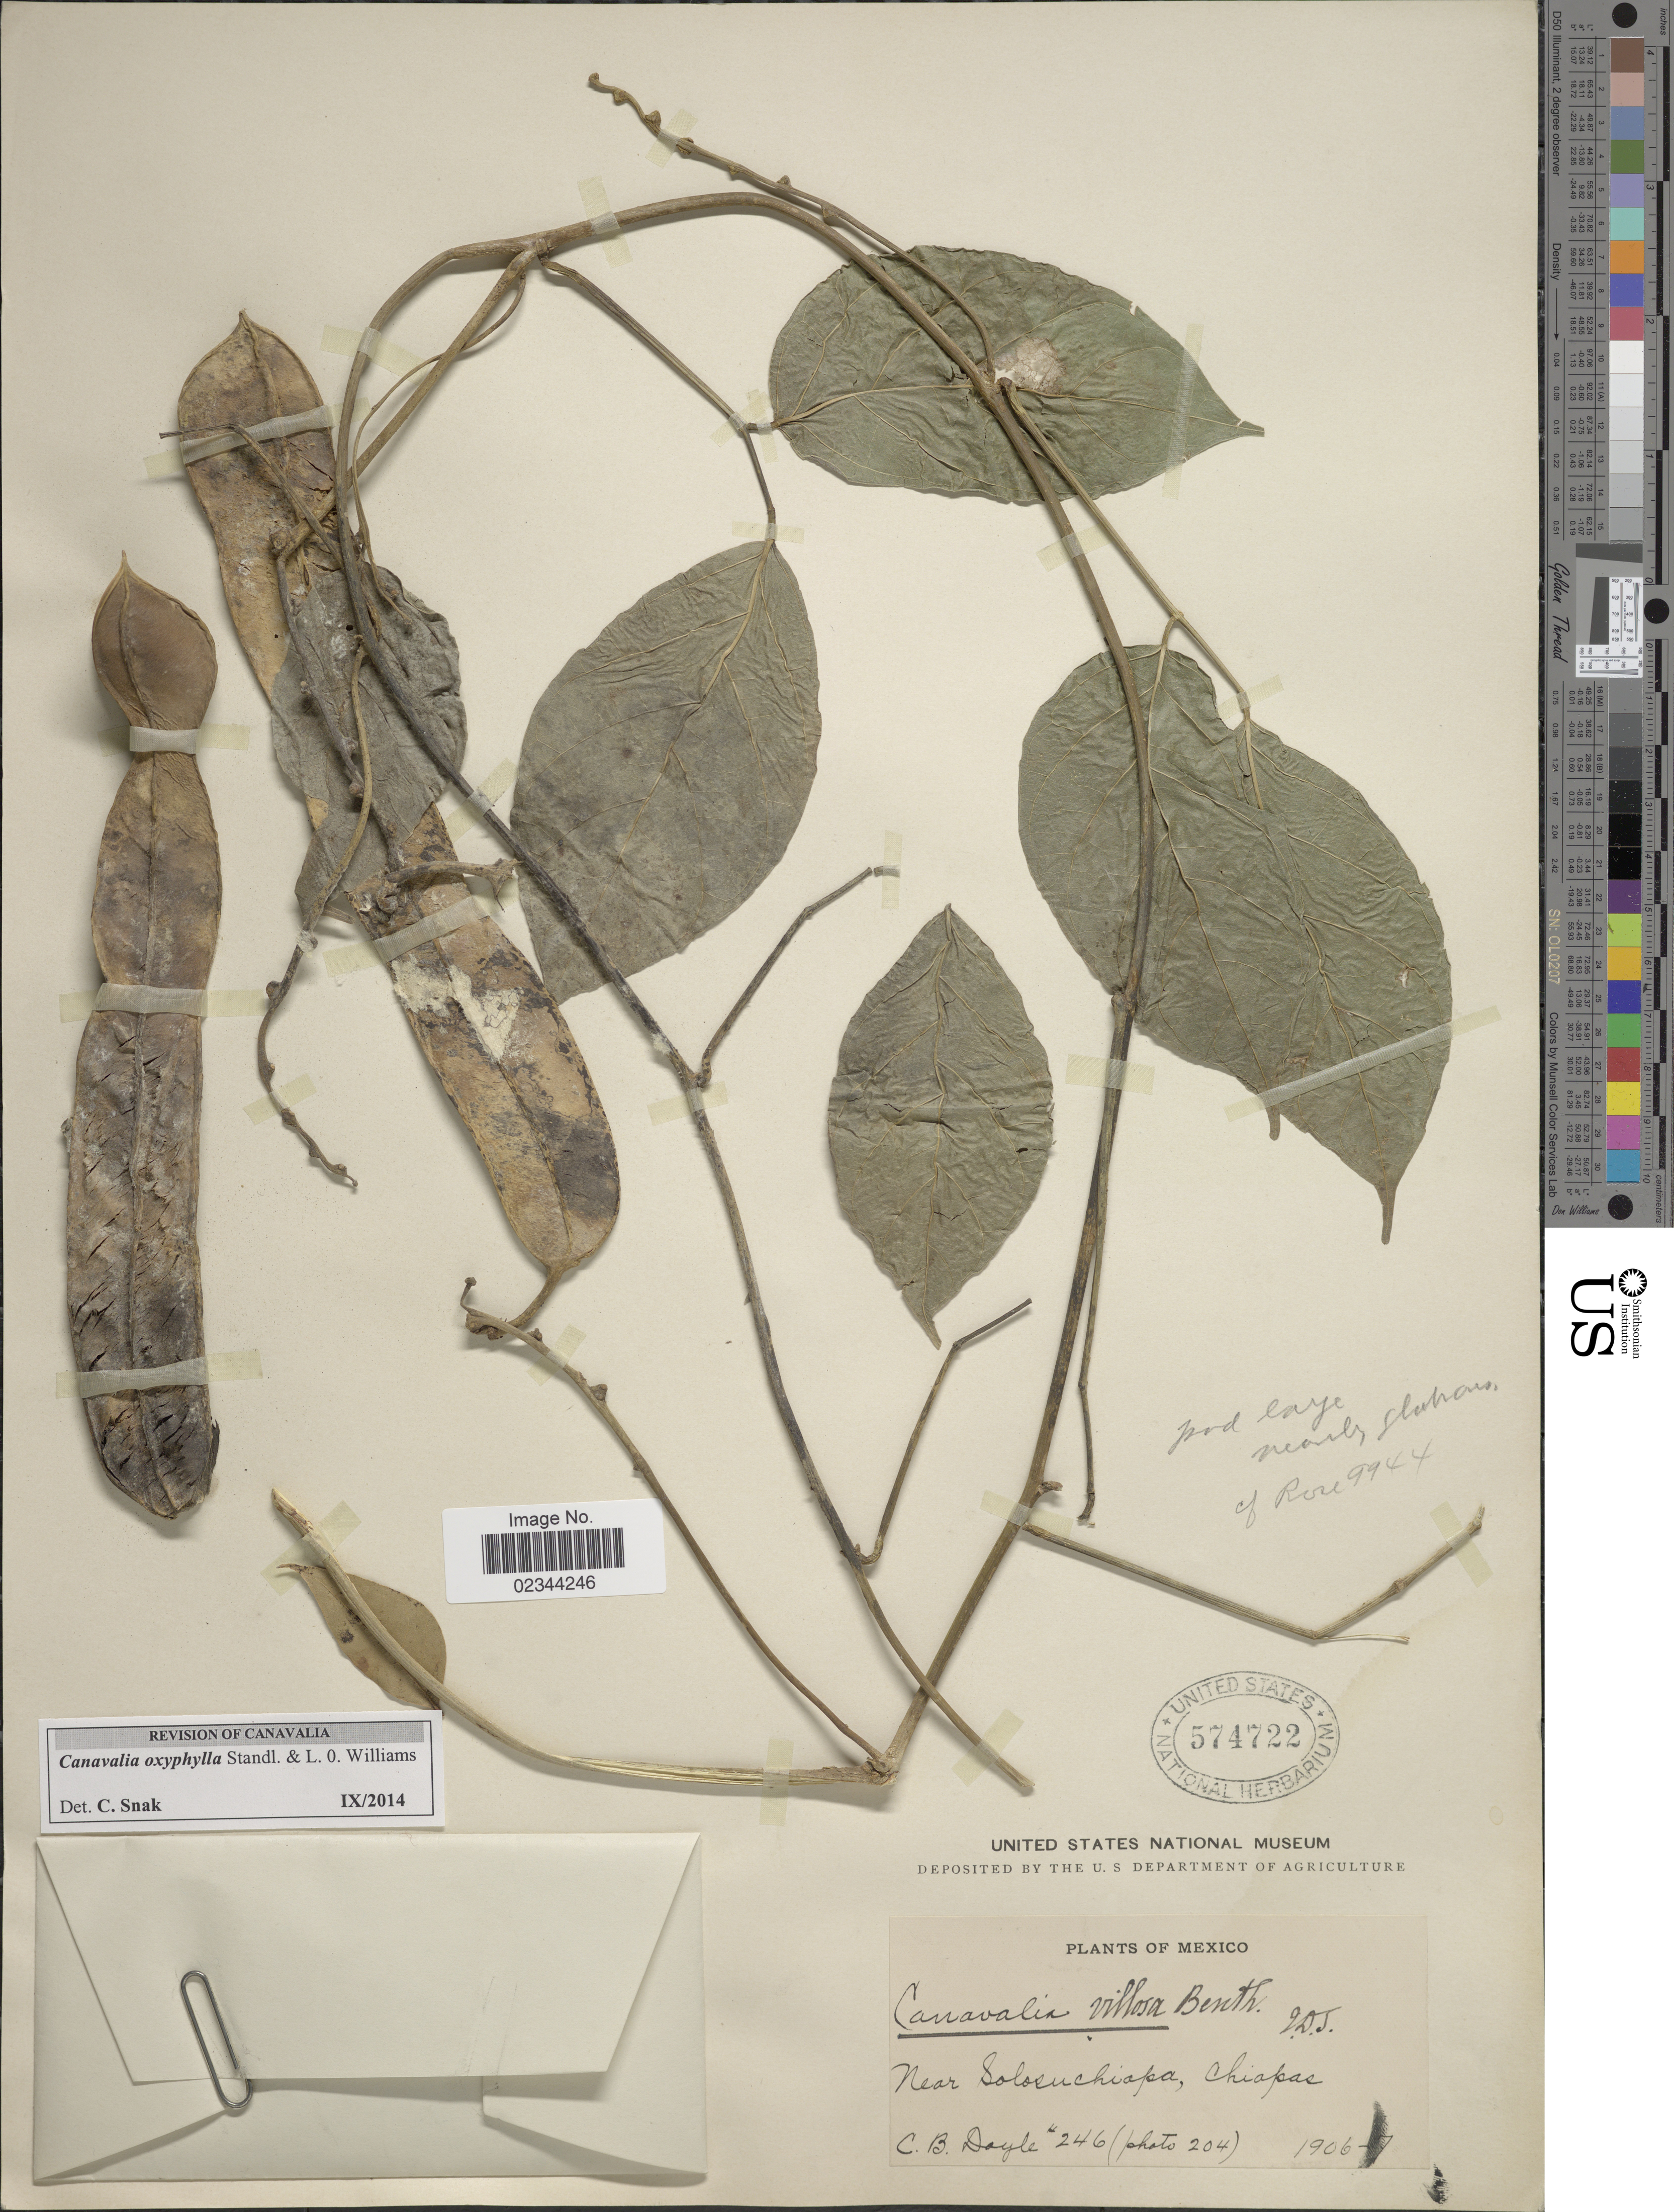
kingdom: Plantae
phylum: Tracheophyta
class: Magnoliopsida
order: Fabales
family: Fabaceae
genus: Canavalia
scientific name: Canavalia oxyphylla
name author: Standl. & L.O. Williams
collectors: C. Doyle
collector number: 246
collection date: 1906/1907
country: Mexico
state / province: Chiapas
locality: Near Solosuchiapa, Chiapas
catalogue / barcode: US 574722